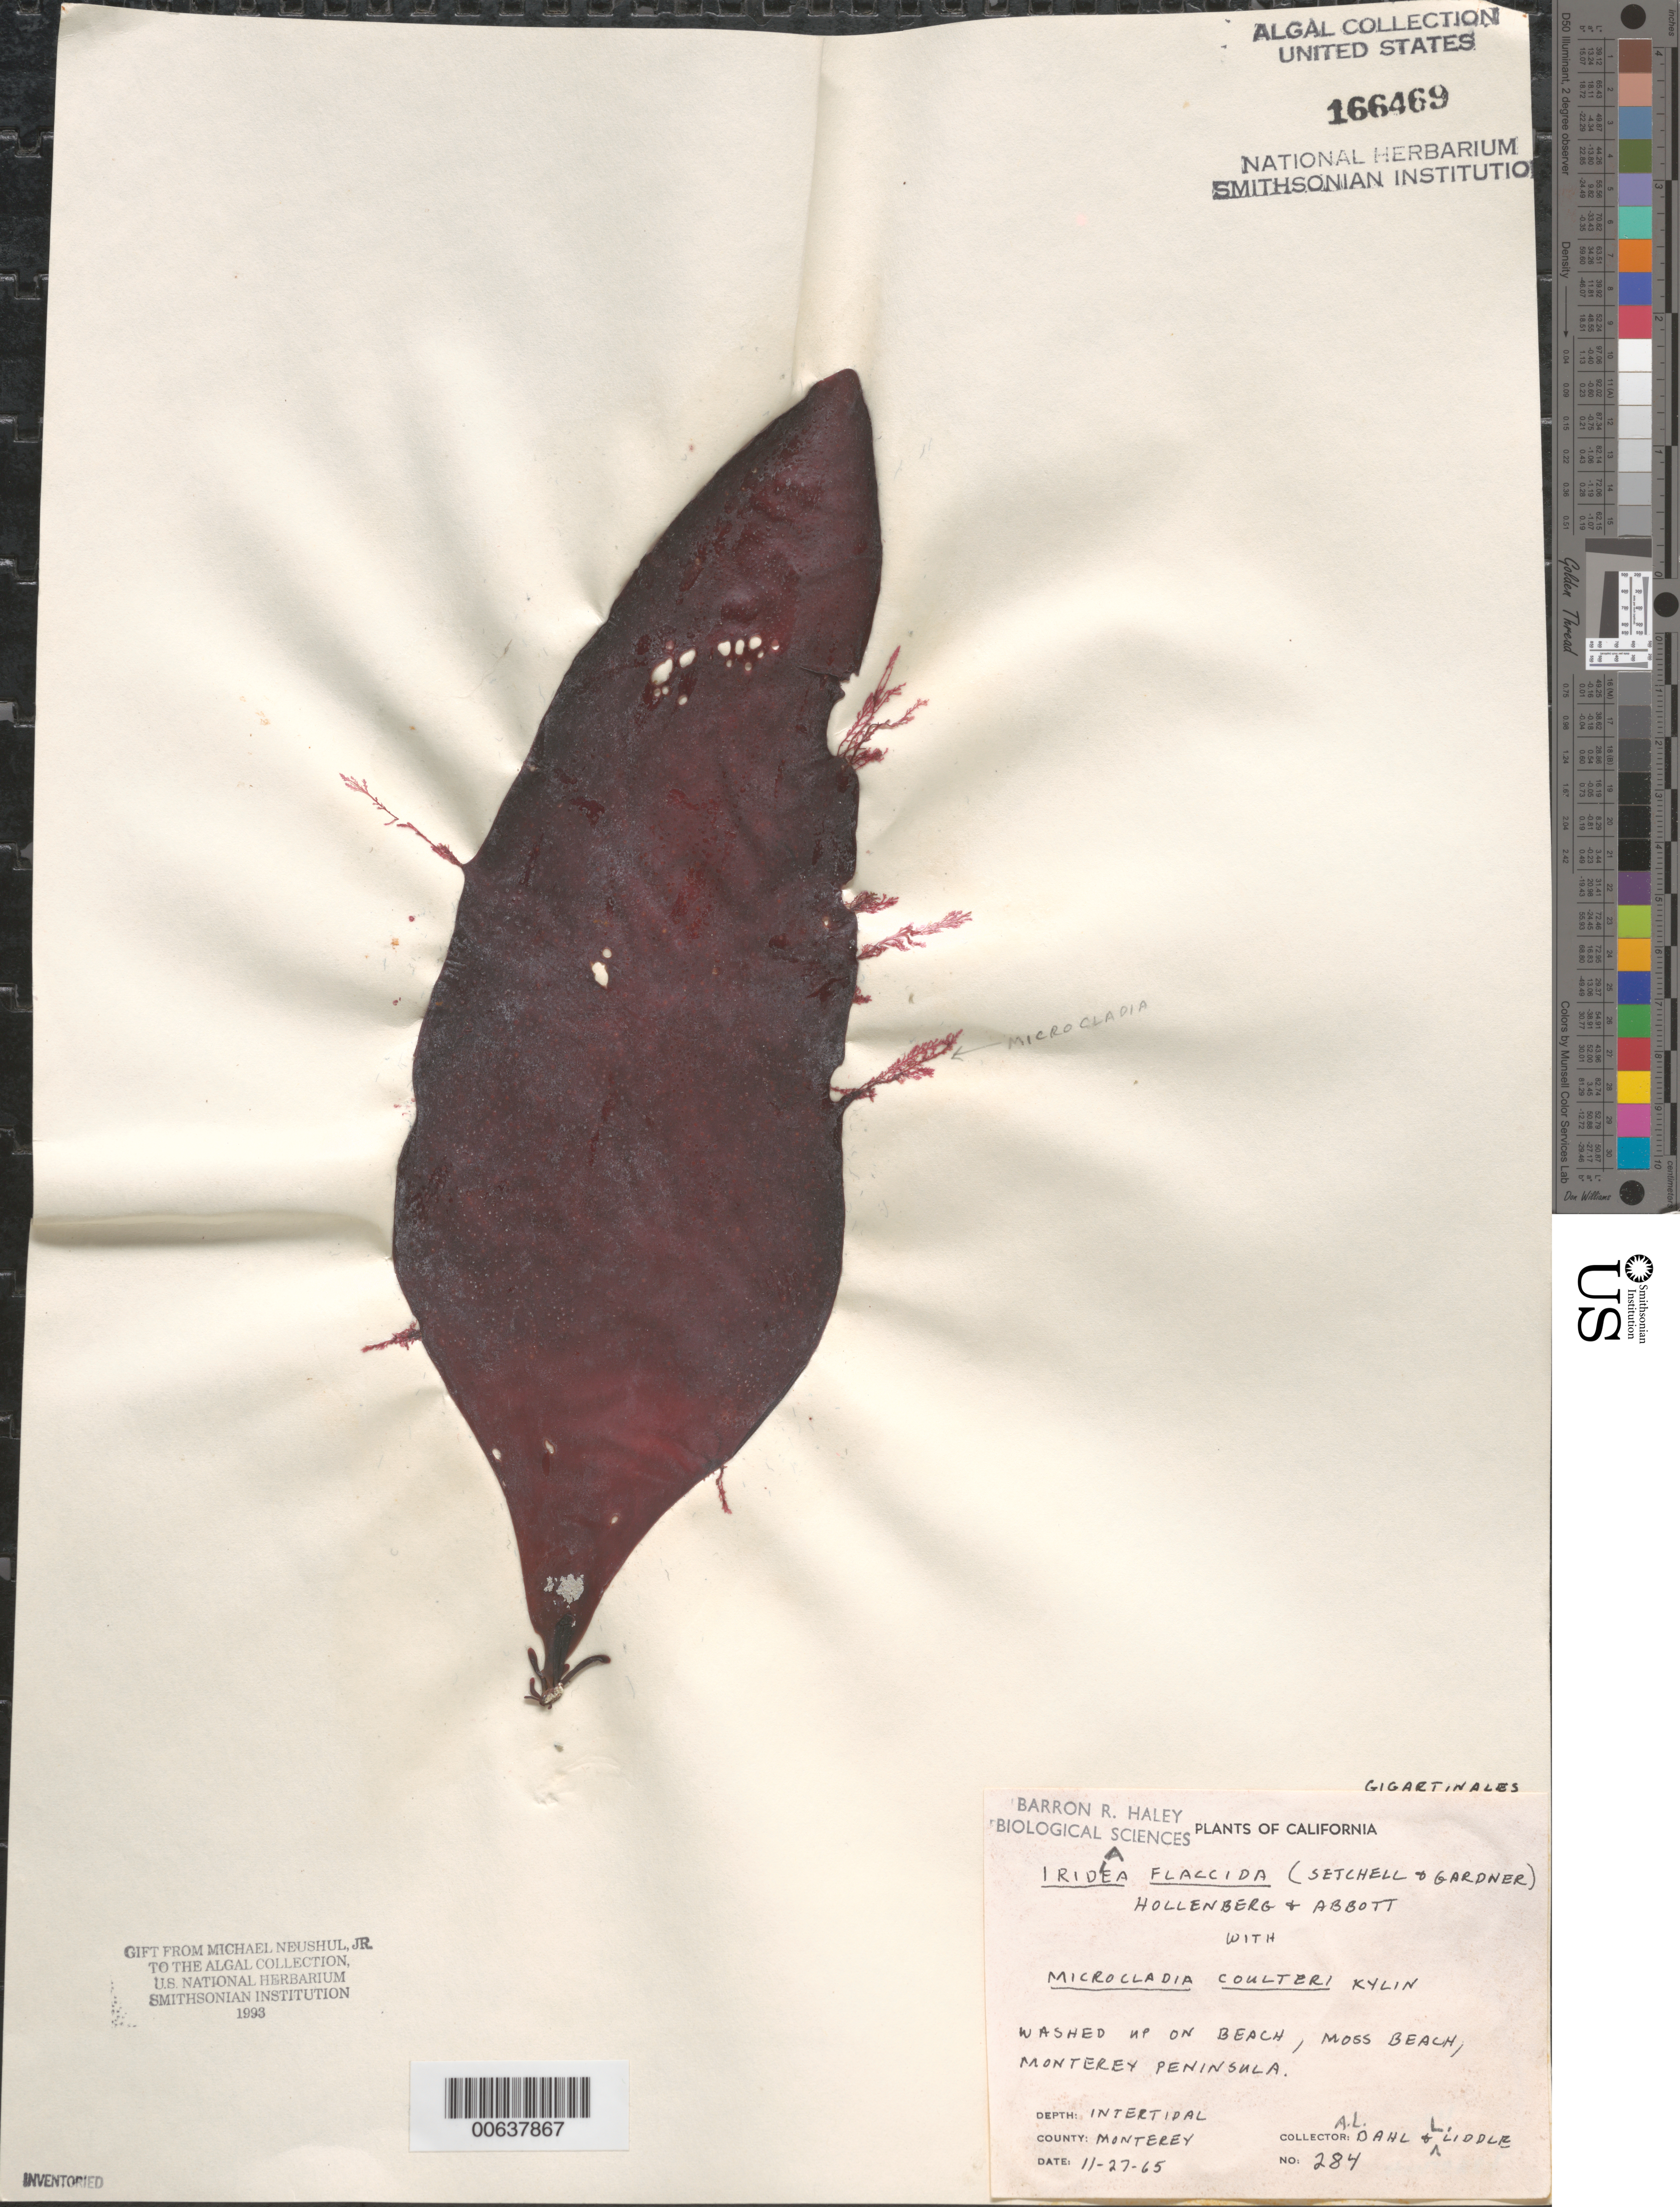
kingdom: Plantae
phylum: Rhodophyta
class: Florideophyceae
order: Gigartinales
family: Gigartinaceae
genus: Mazzaella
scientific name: Mazzaella flaccida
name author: (Setchell & N.L. Gardner) Fredericq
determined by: Algae name updating Project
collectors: A. Dahl & L. Liddle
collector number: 284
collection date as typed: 27 Nov 1965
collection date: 1965-11-27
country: United States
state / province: California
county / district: Monterey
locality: Moss Beach, Monterey Peninsula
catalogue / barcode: US 166469